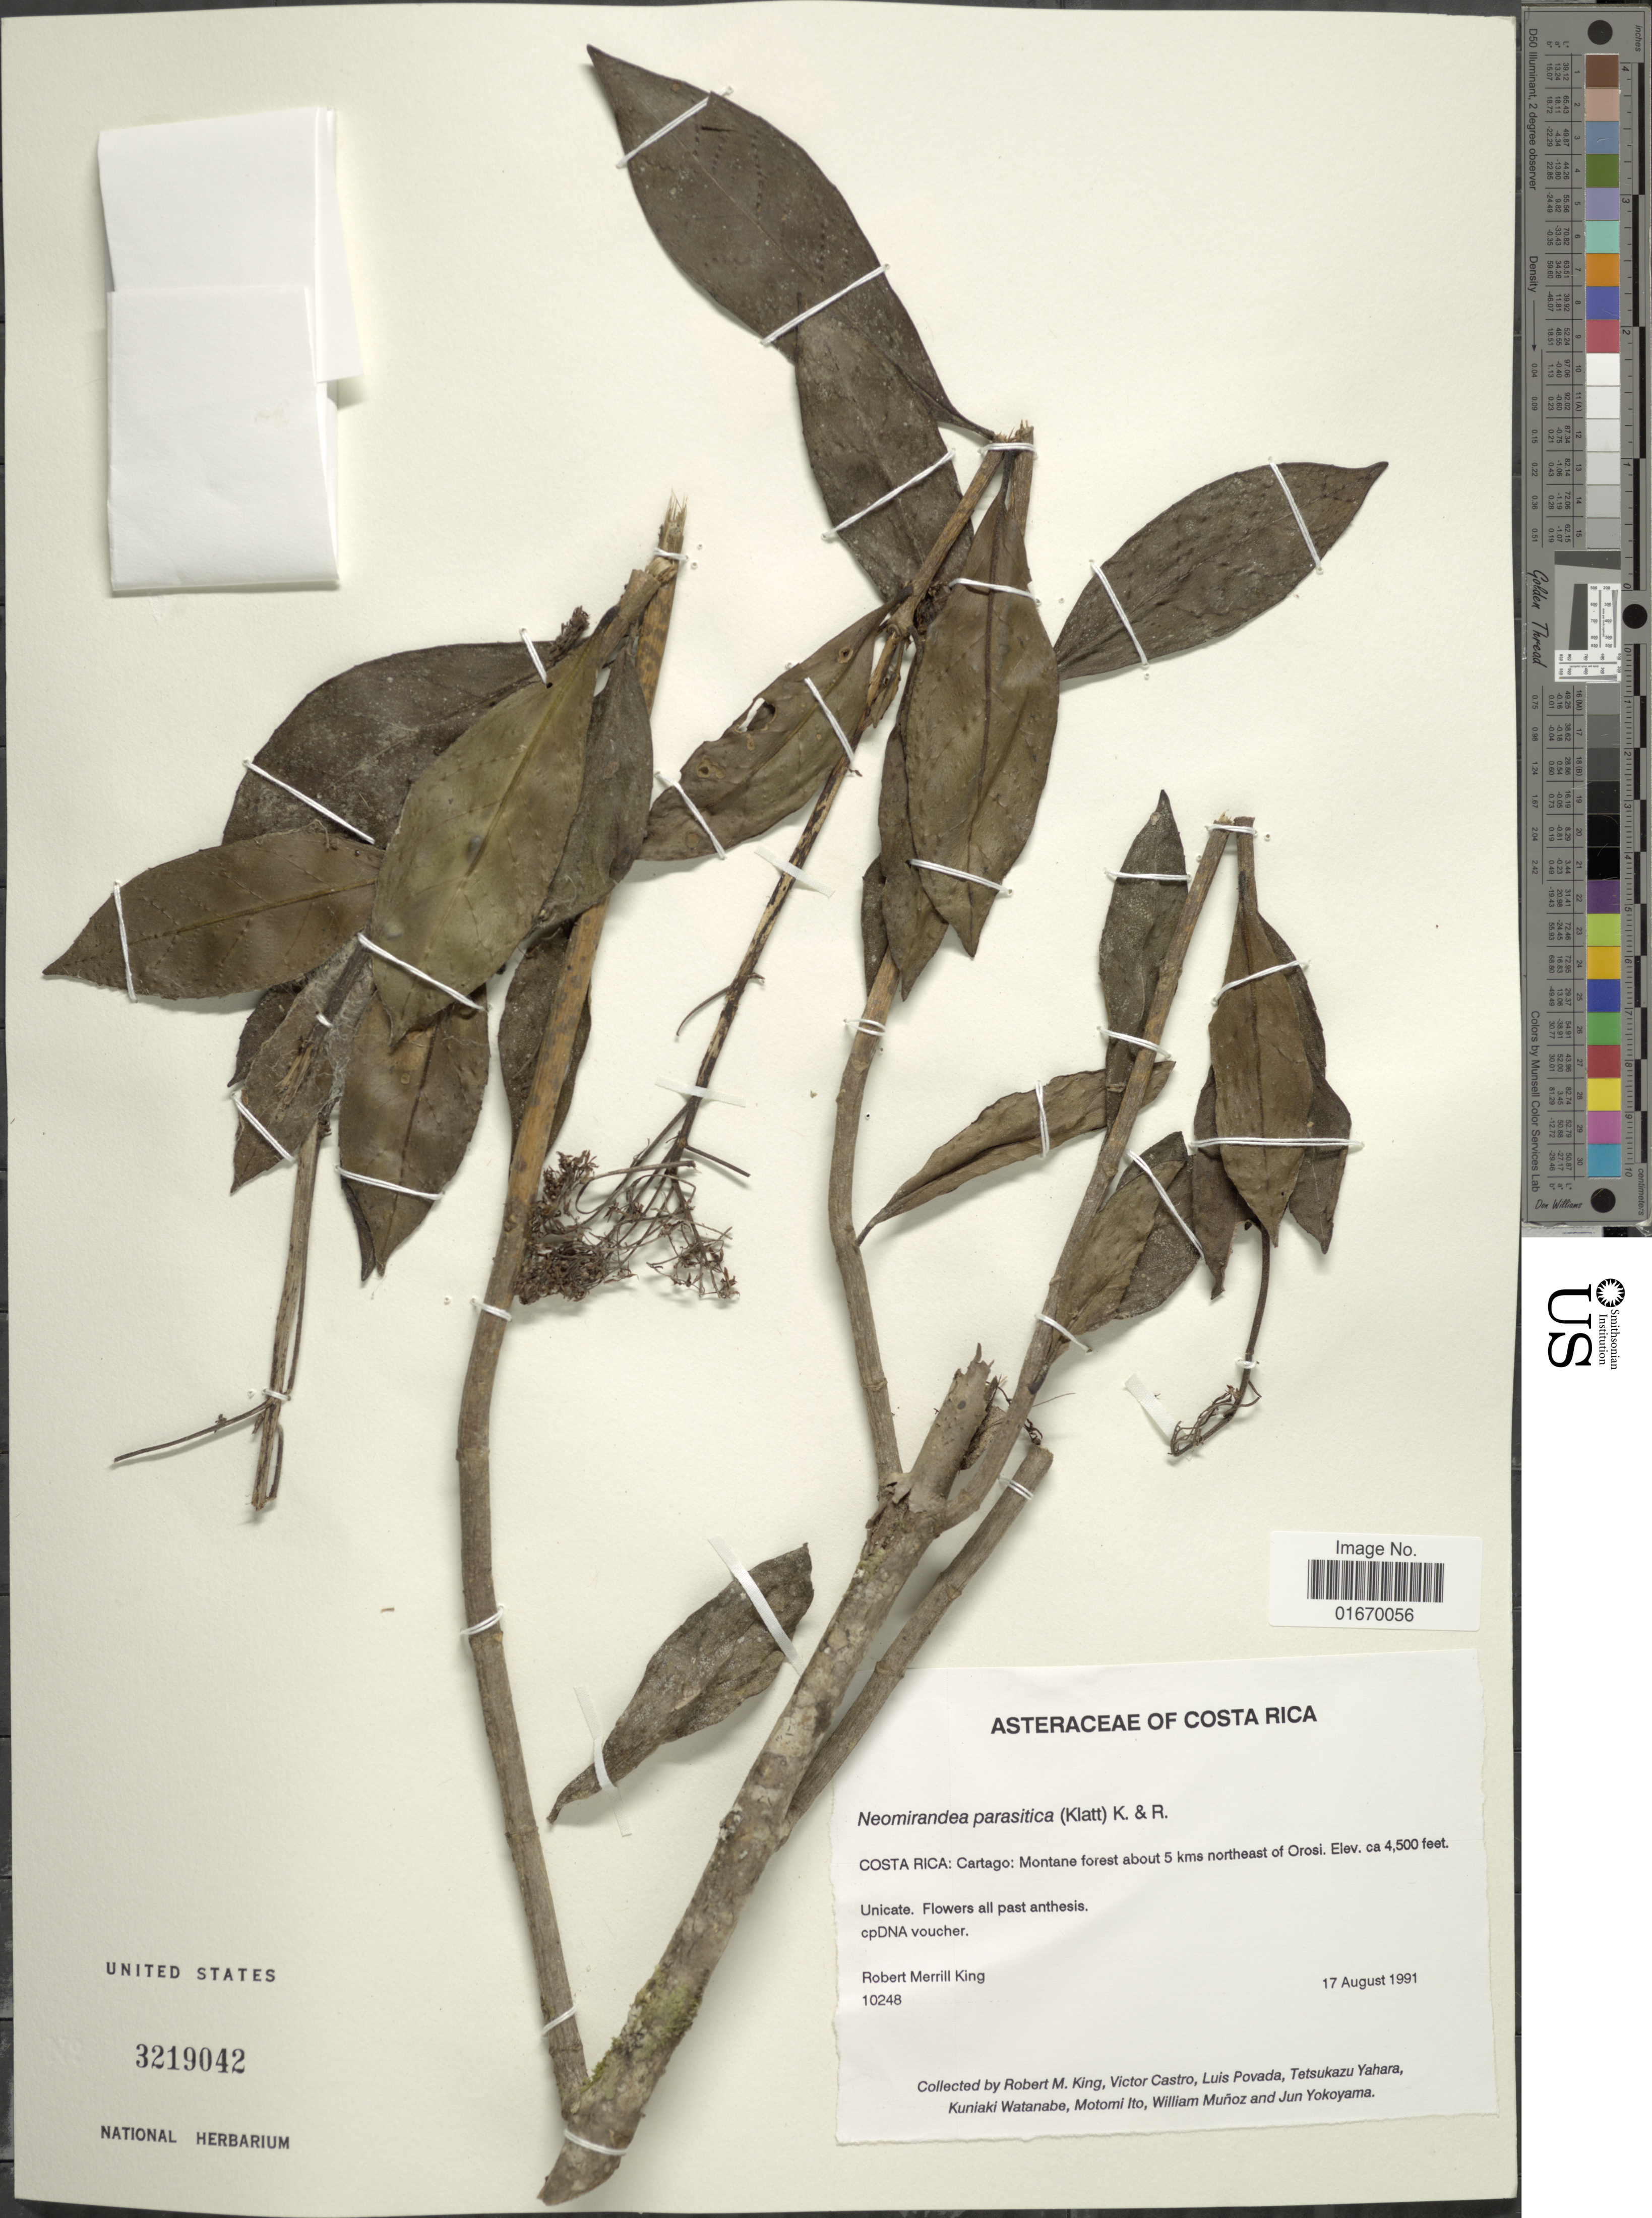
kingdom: Plantae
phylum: Tracheophyta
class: Magnoliopsida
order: Asterales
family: Asteraceae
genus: Neomirandea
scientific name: Neomirandea parasitica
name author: (Klatt) R.M. King & H. Rob.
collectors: R. M. King, V. Castro, L. Povada, T. Yahara & et al.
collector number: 10248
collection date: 1991-08-17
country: Costa Rica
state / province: Cartago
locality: Montane forest about 5 kms norteast of Orosi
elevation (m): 1372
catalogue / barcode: US 3219042